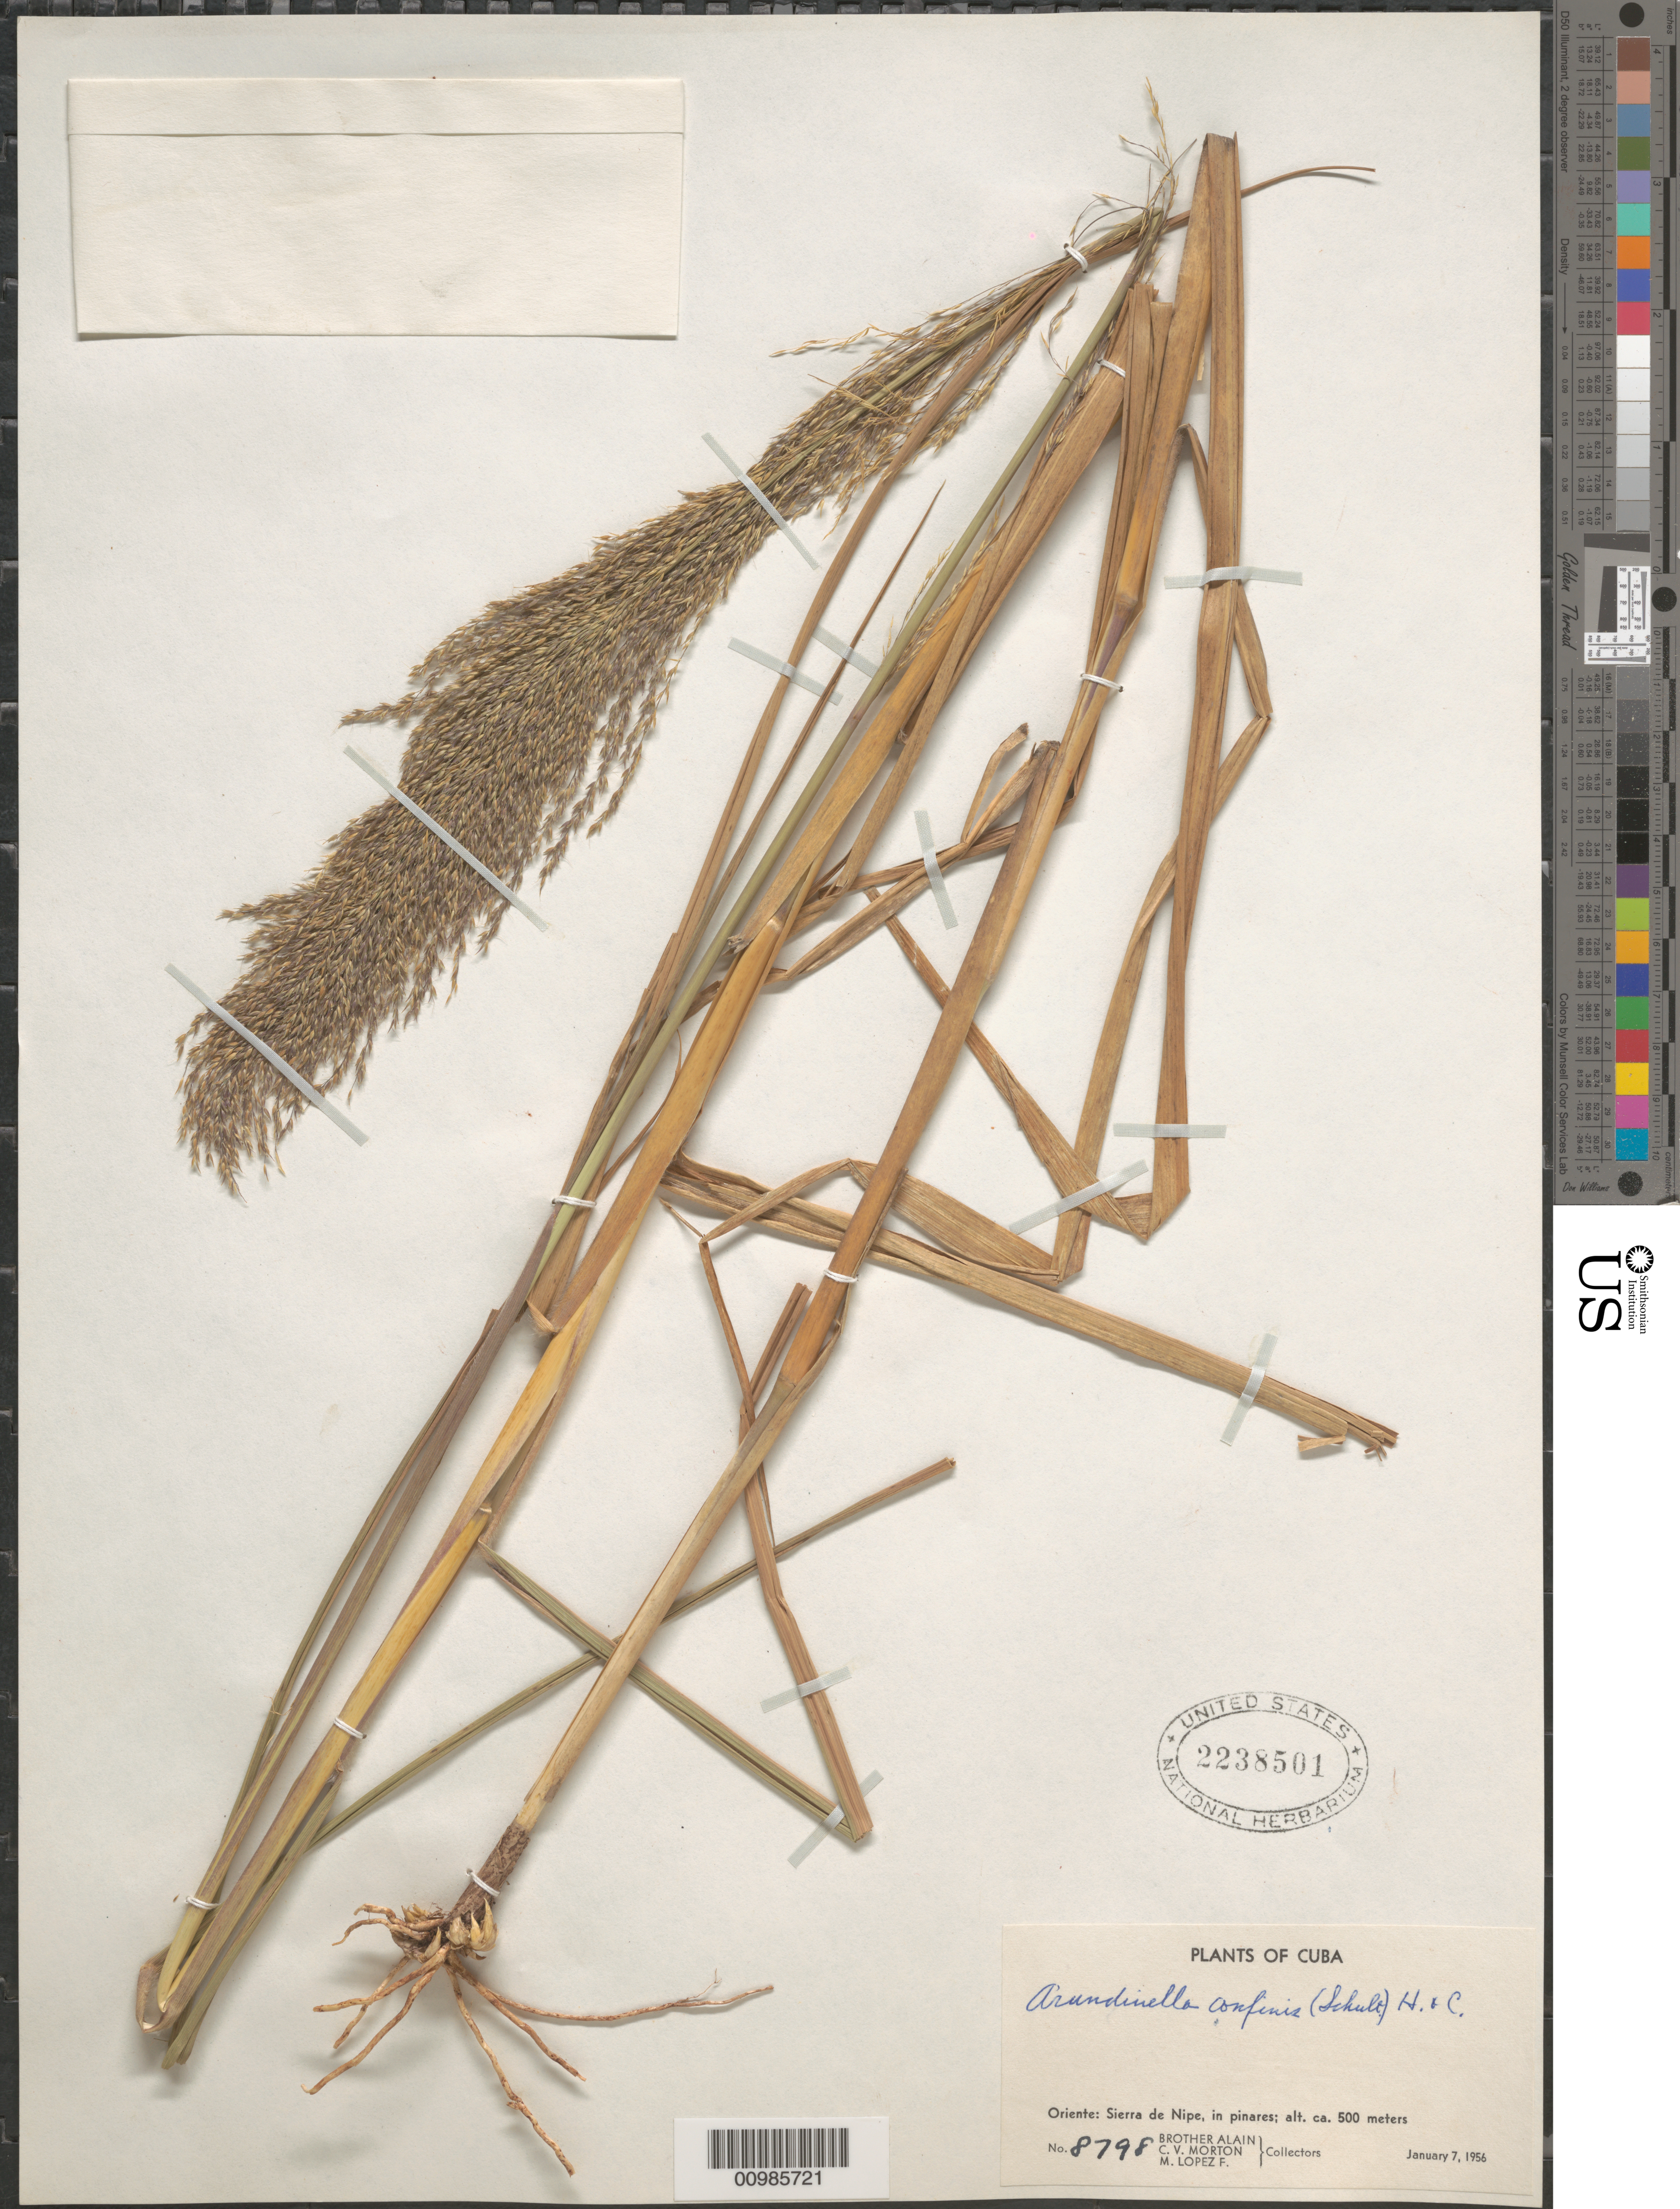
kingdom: Plantae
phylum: Tracheophyta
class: Liliopsida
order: Poales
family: Poaceae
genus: Arundinella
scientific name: Arundinella hispida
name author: (Humb. & Bonpl. ex Willd.) Kuntze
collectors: A. H. Liogier, C. V. Morton & M. López Figueiras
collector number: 8798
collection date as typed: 07 Jan 1956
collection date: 1956-01-07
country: Cuba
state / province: Holguín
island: Cuba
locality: Sierra de Nipe, in pinares [Oriente]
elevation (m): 500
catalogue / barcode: US 2238501